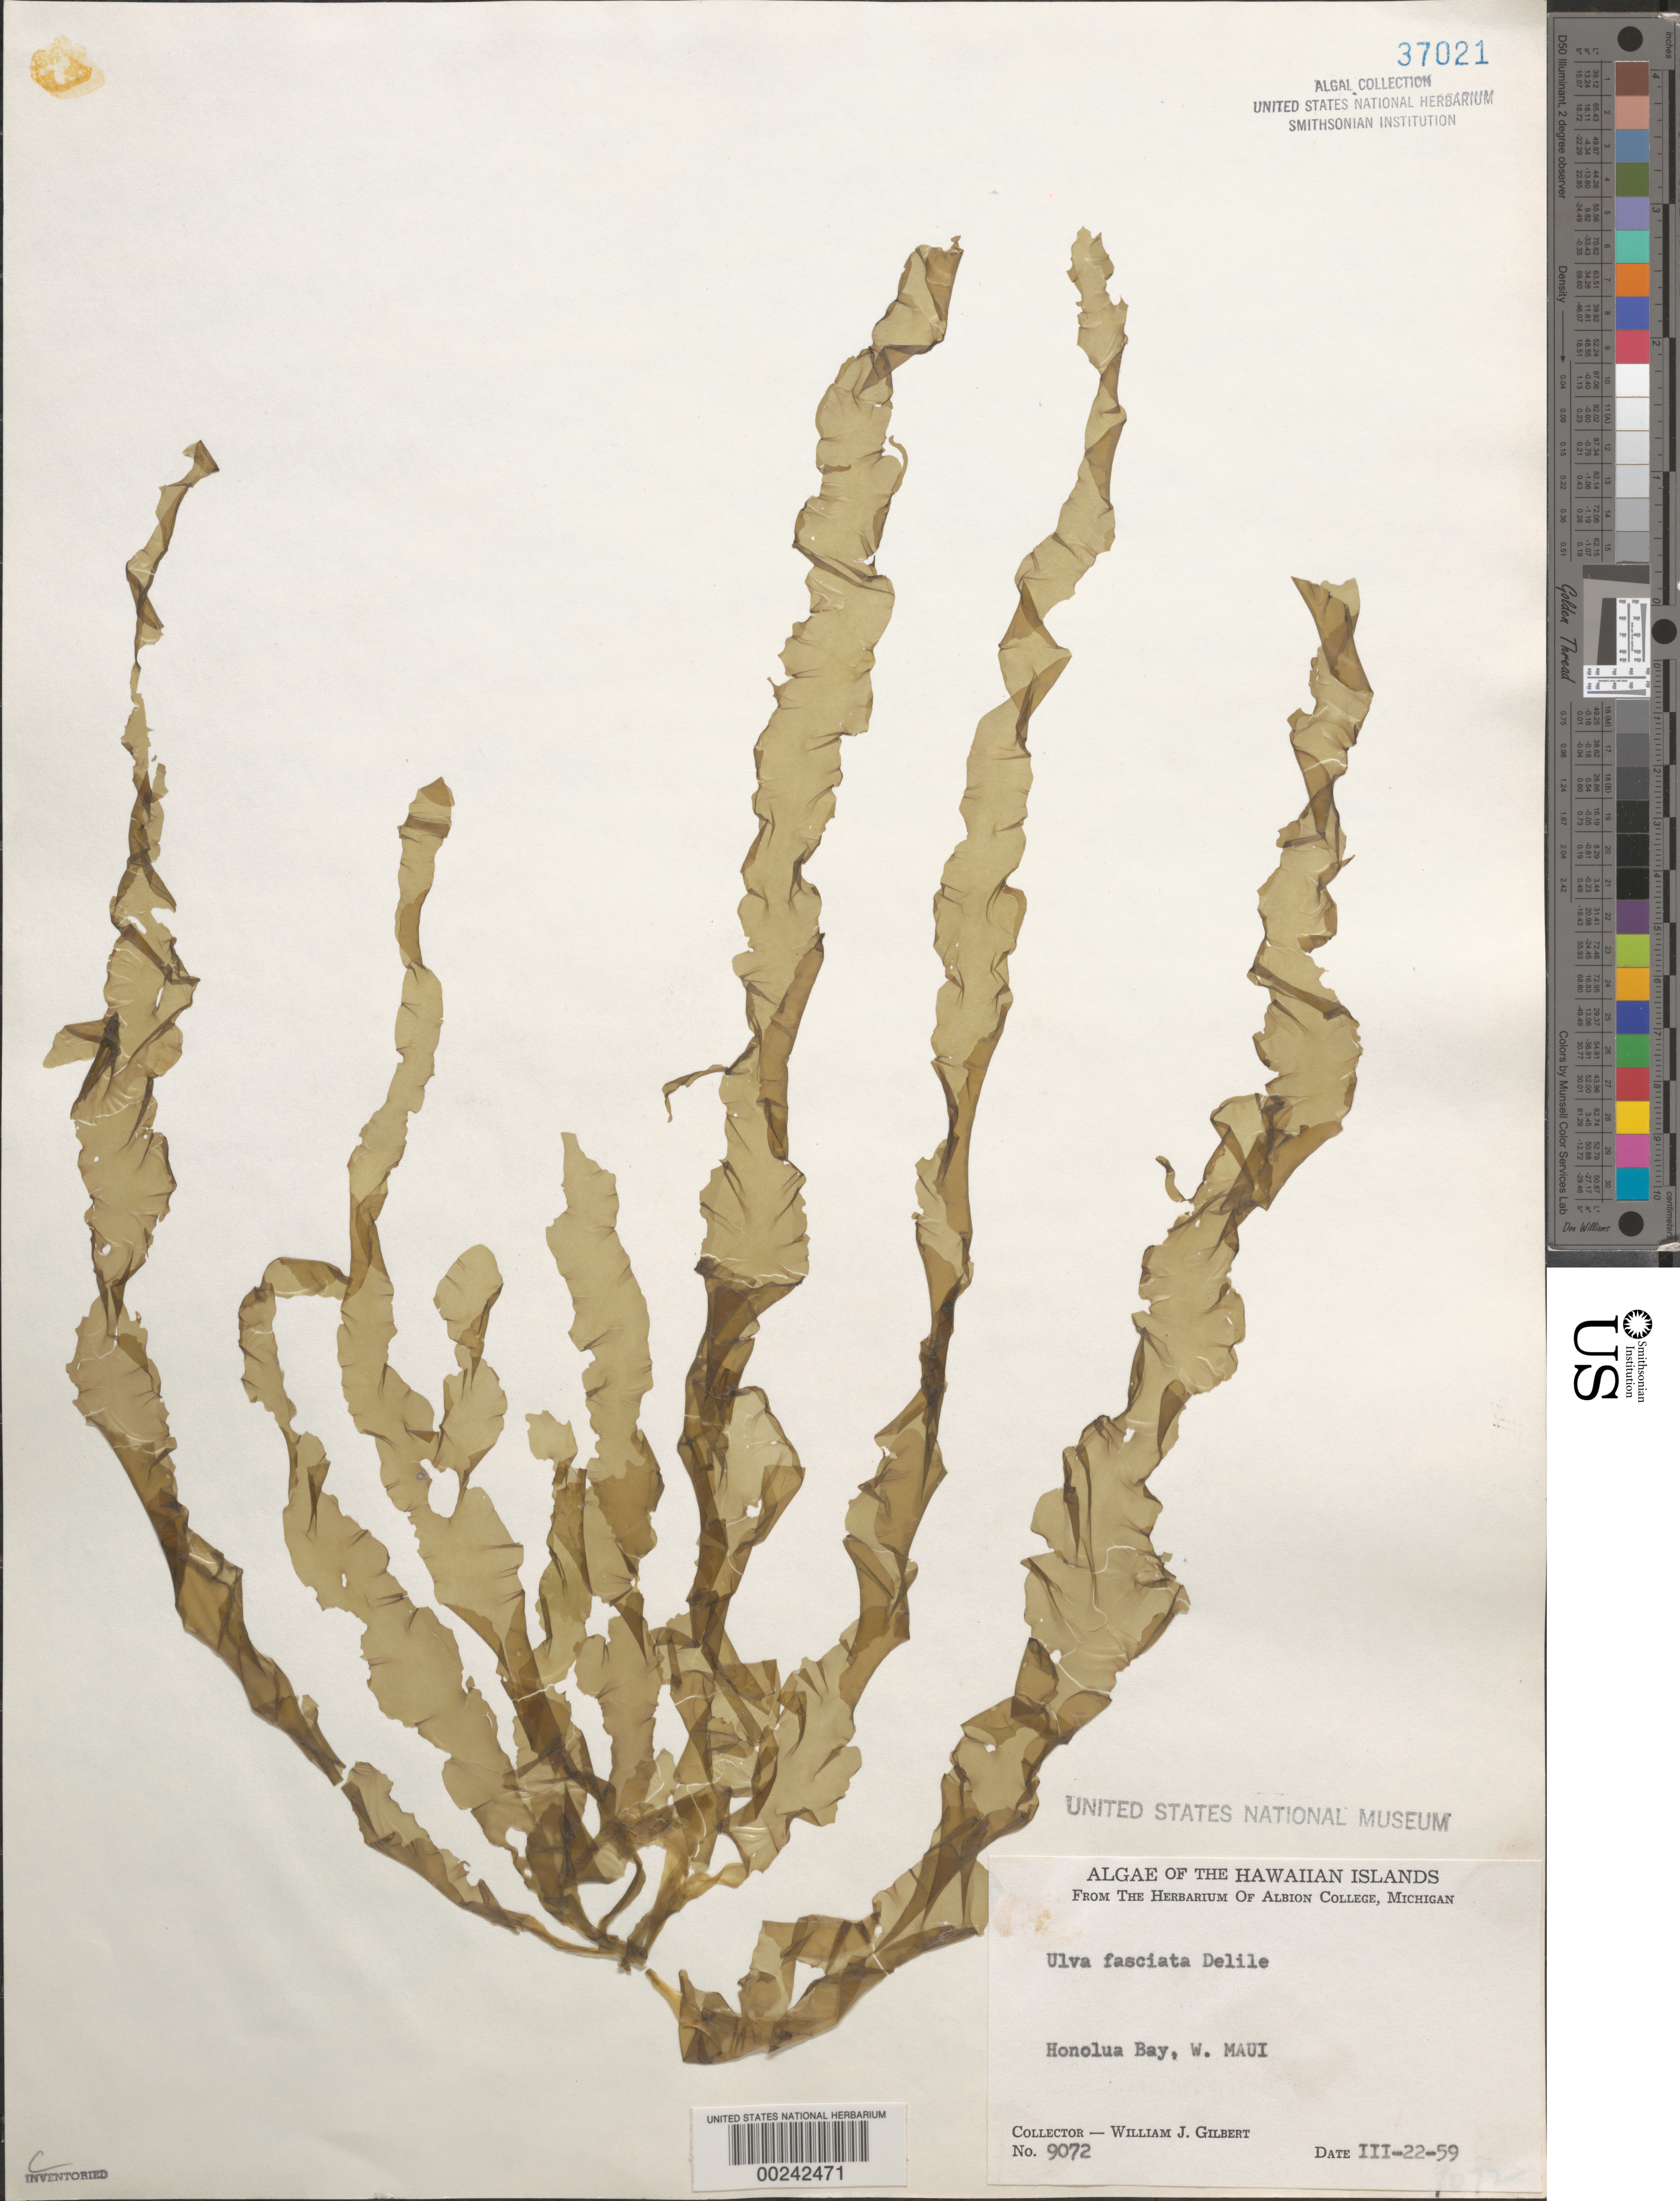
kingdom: Plantae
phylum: Chlorophyta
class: Ulvophyceae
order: Ulvales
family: Ulvaceae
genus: Ulva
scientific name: Ulva lactuca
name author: L.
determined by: Algae name updating Project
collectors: W. J. Gilbert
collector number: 9072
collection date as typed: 22 Mar 1959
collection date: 1959-03-22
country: United States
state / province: Hawaii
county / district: Maui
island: Maui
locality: Honolua Bay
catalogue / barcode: US 37021